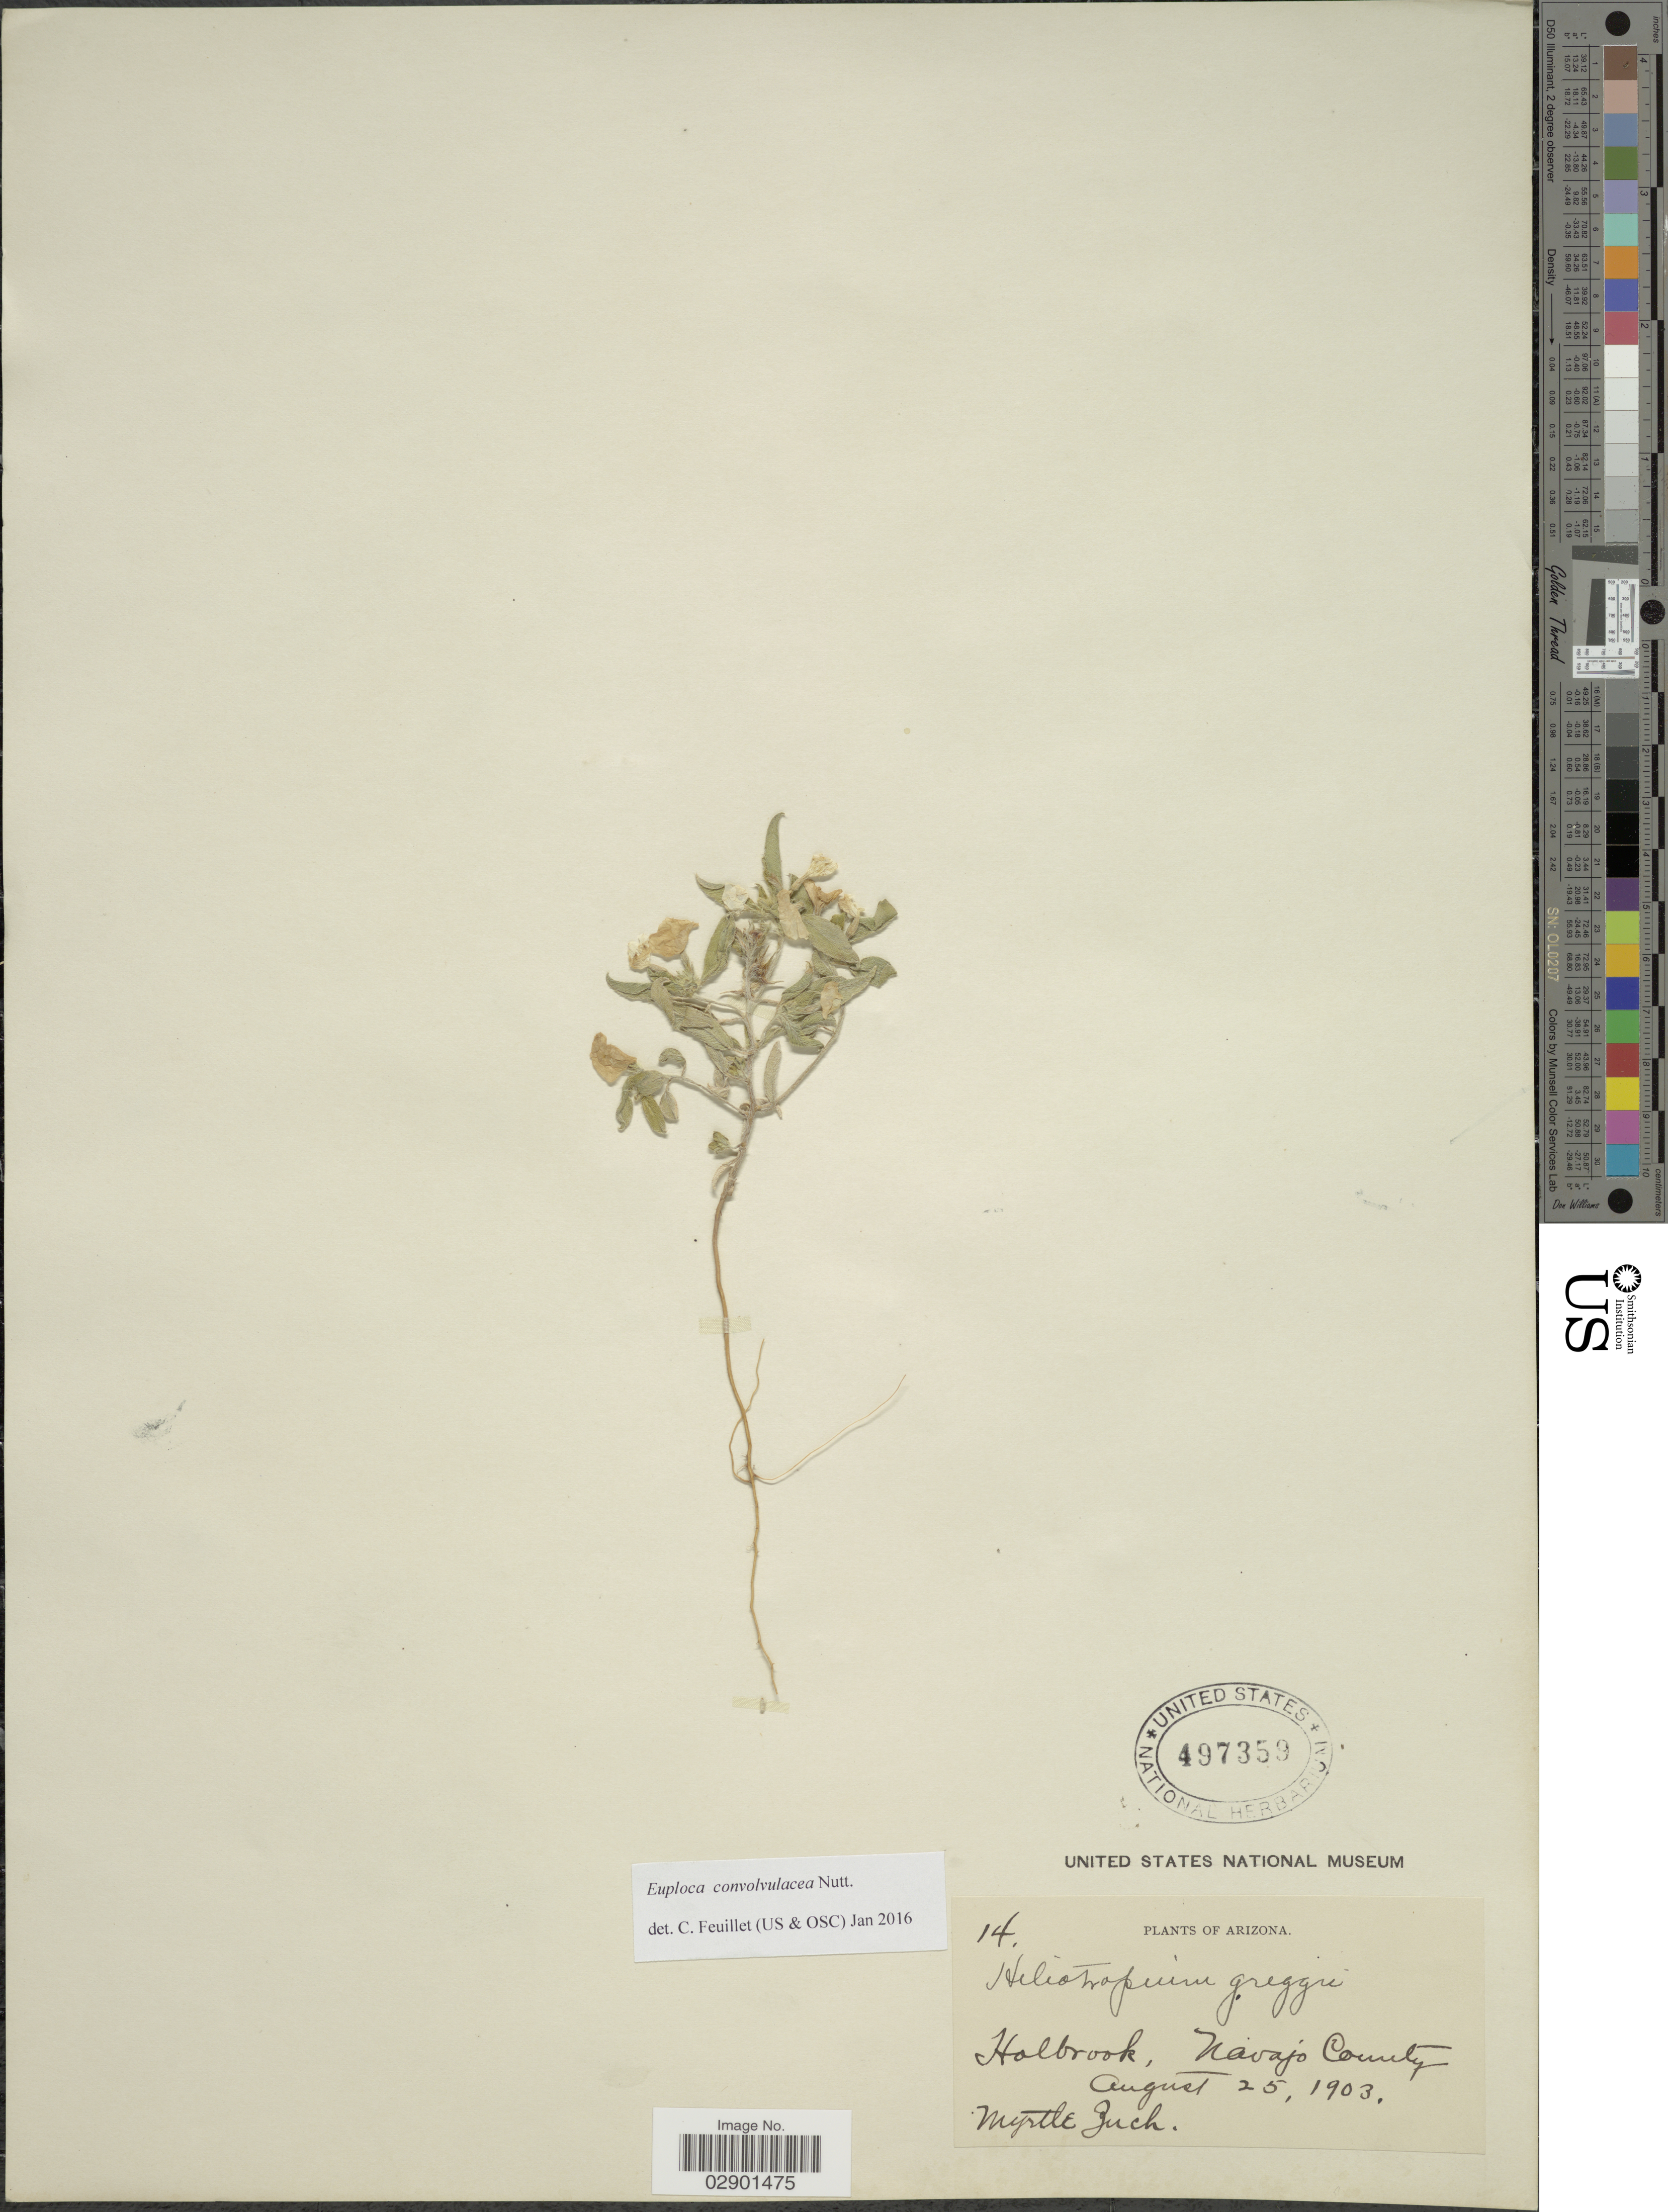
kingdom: Plantae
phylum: Tracheophyta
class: Magnoliopsida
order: Boraginales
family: Heliotropiaceae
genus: Euploca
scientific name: Euploca convolvulacea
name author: Nutt.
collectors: M. Zuck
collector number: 14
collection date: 1903-08-25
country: United States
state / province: Arizona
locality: Holbrook, Navajo County.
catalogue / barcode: US 497359